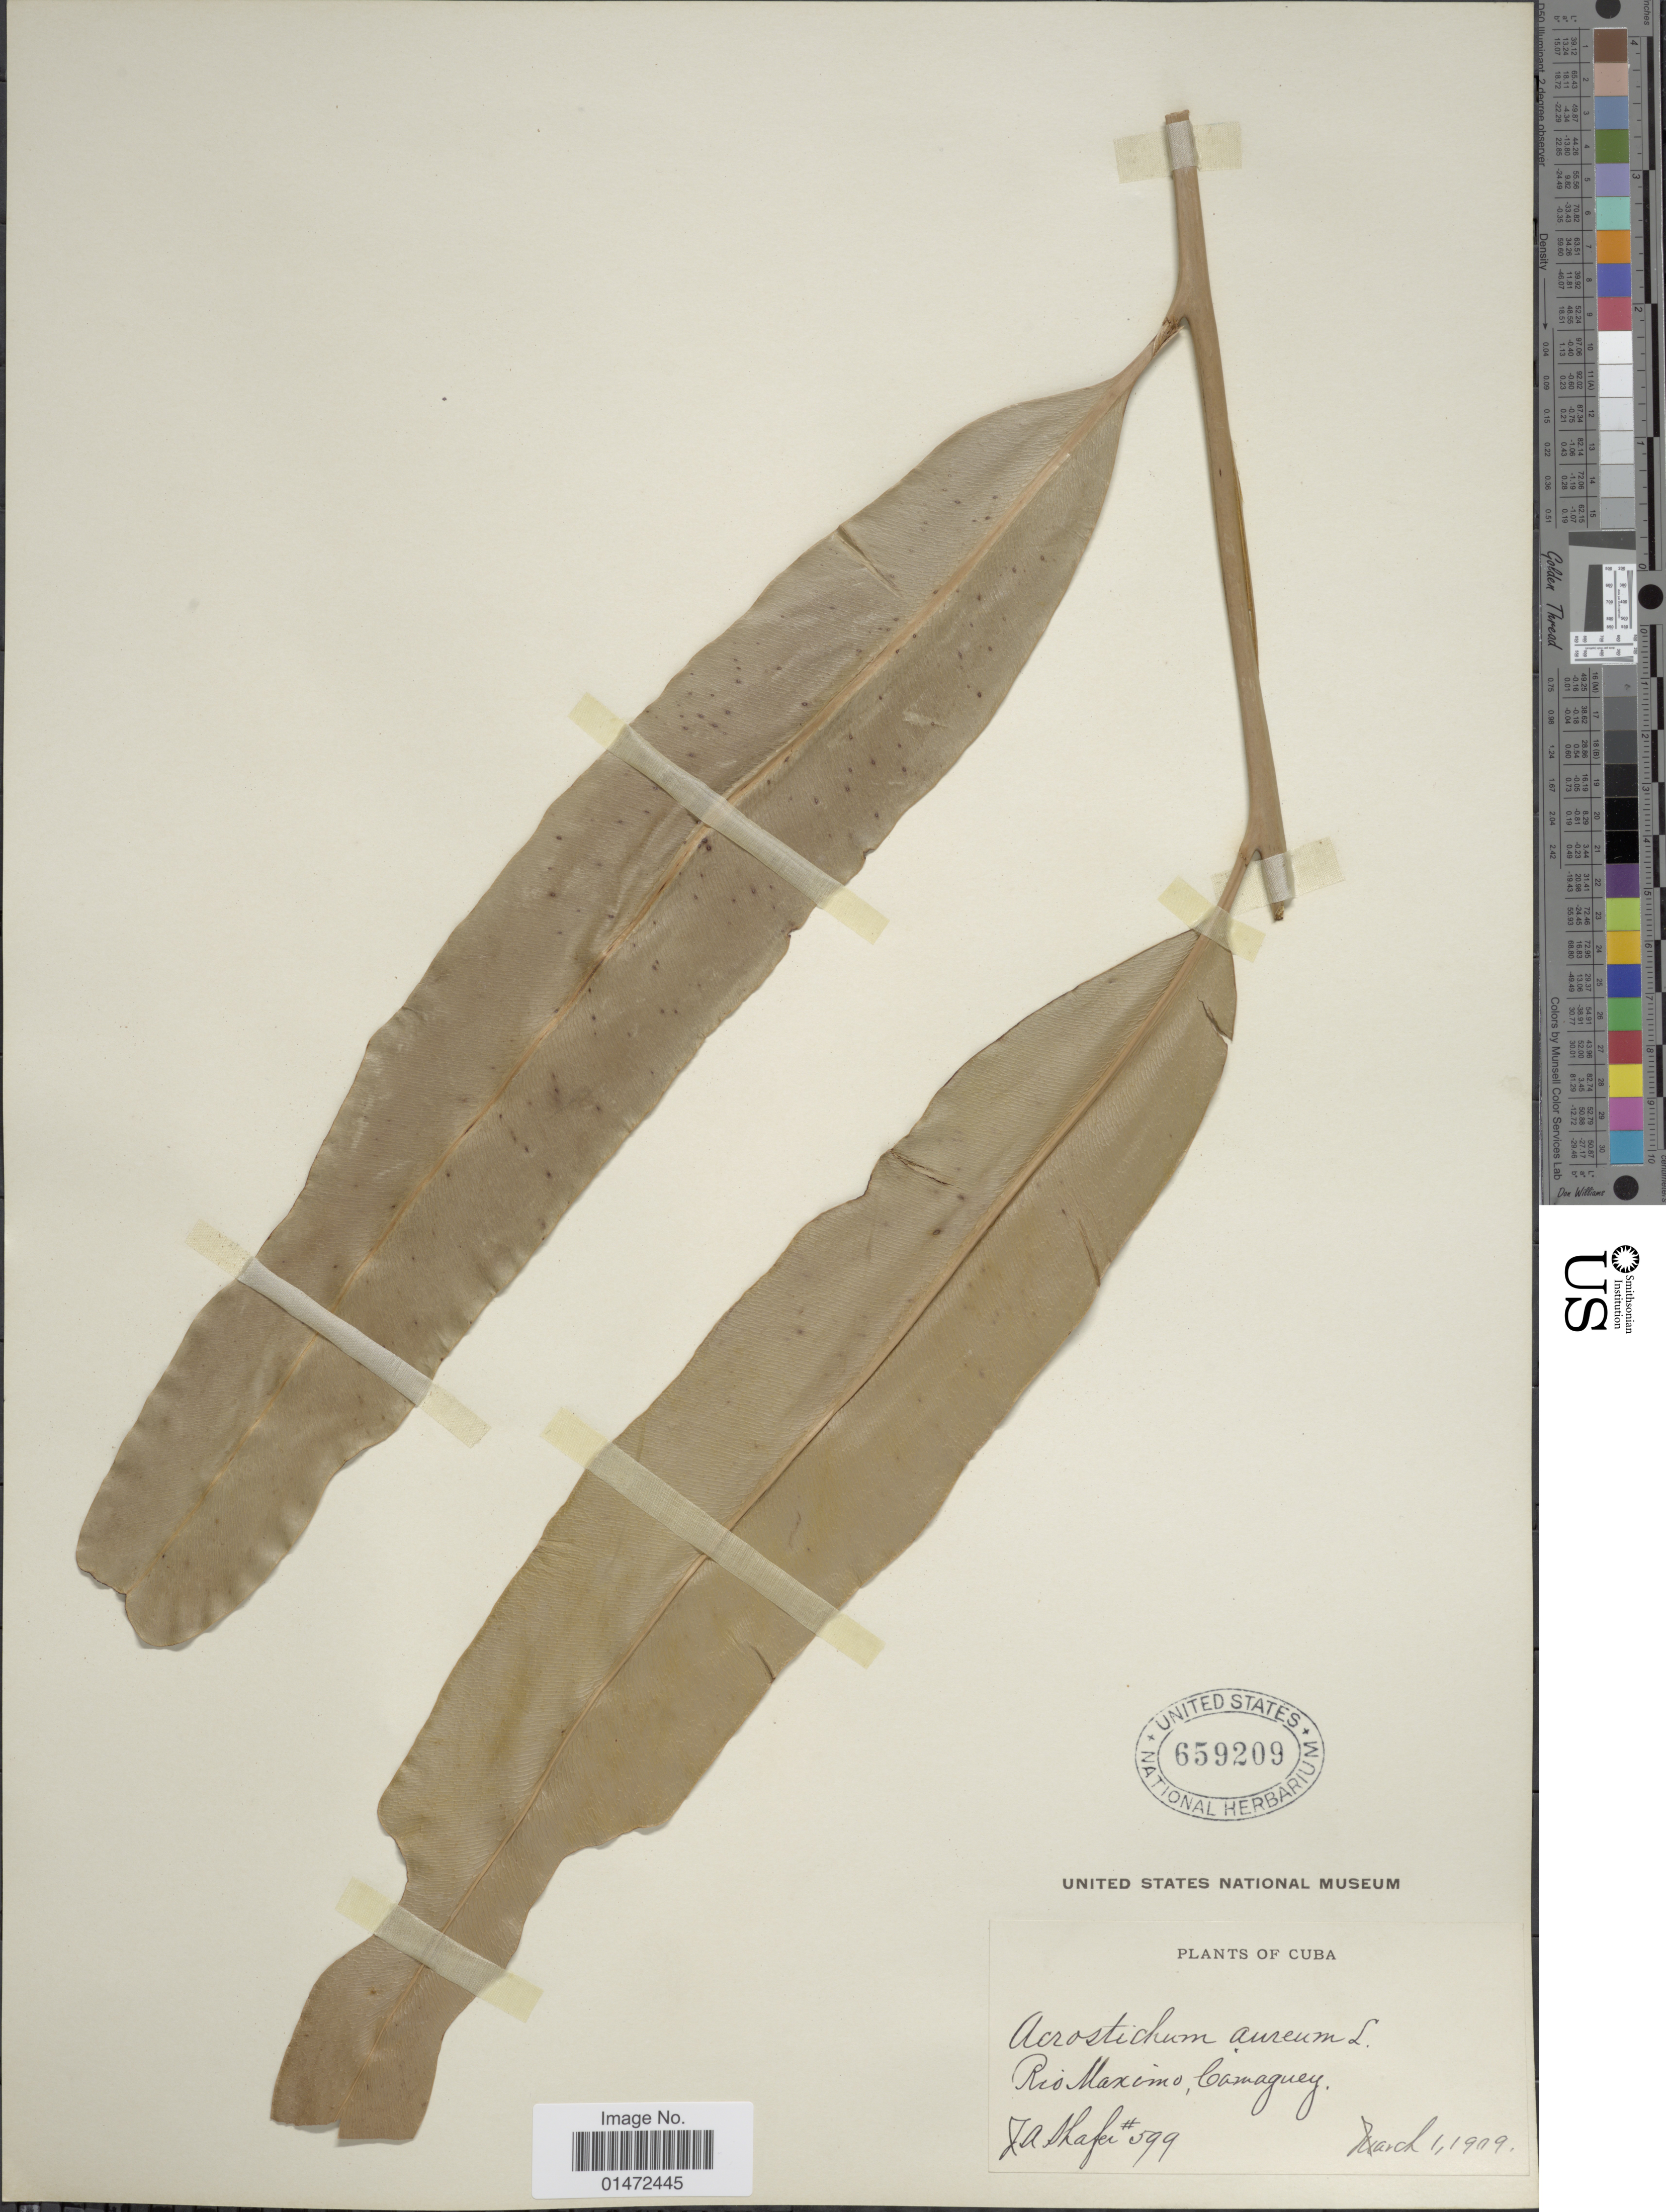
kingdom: Plantae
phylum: Tracheophyta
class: Polypodiopsida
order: Polypodiales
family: Pteridaceae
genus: Acrostichum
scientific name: Acrostichum aureum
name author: L.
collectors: J. A. Shafer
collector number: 599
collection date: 1909-03-01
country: Cuba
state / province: Camagüey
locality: Rio Maximo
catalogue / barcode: US 659209